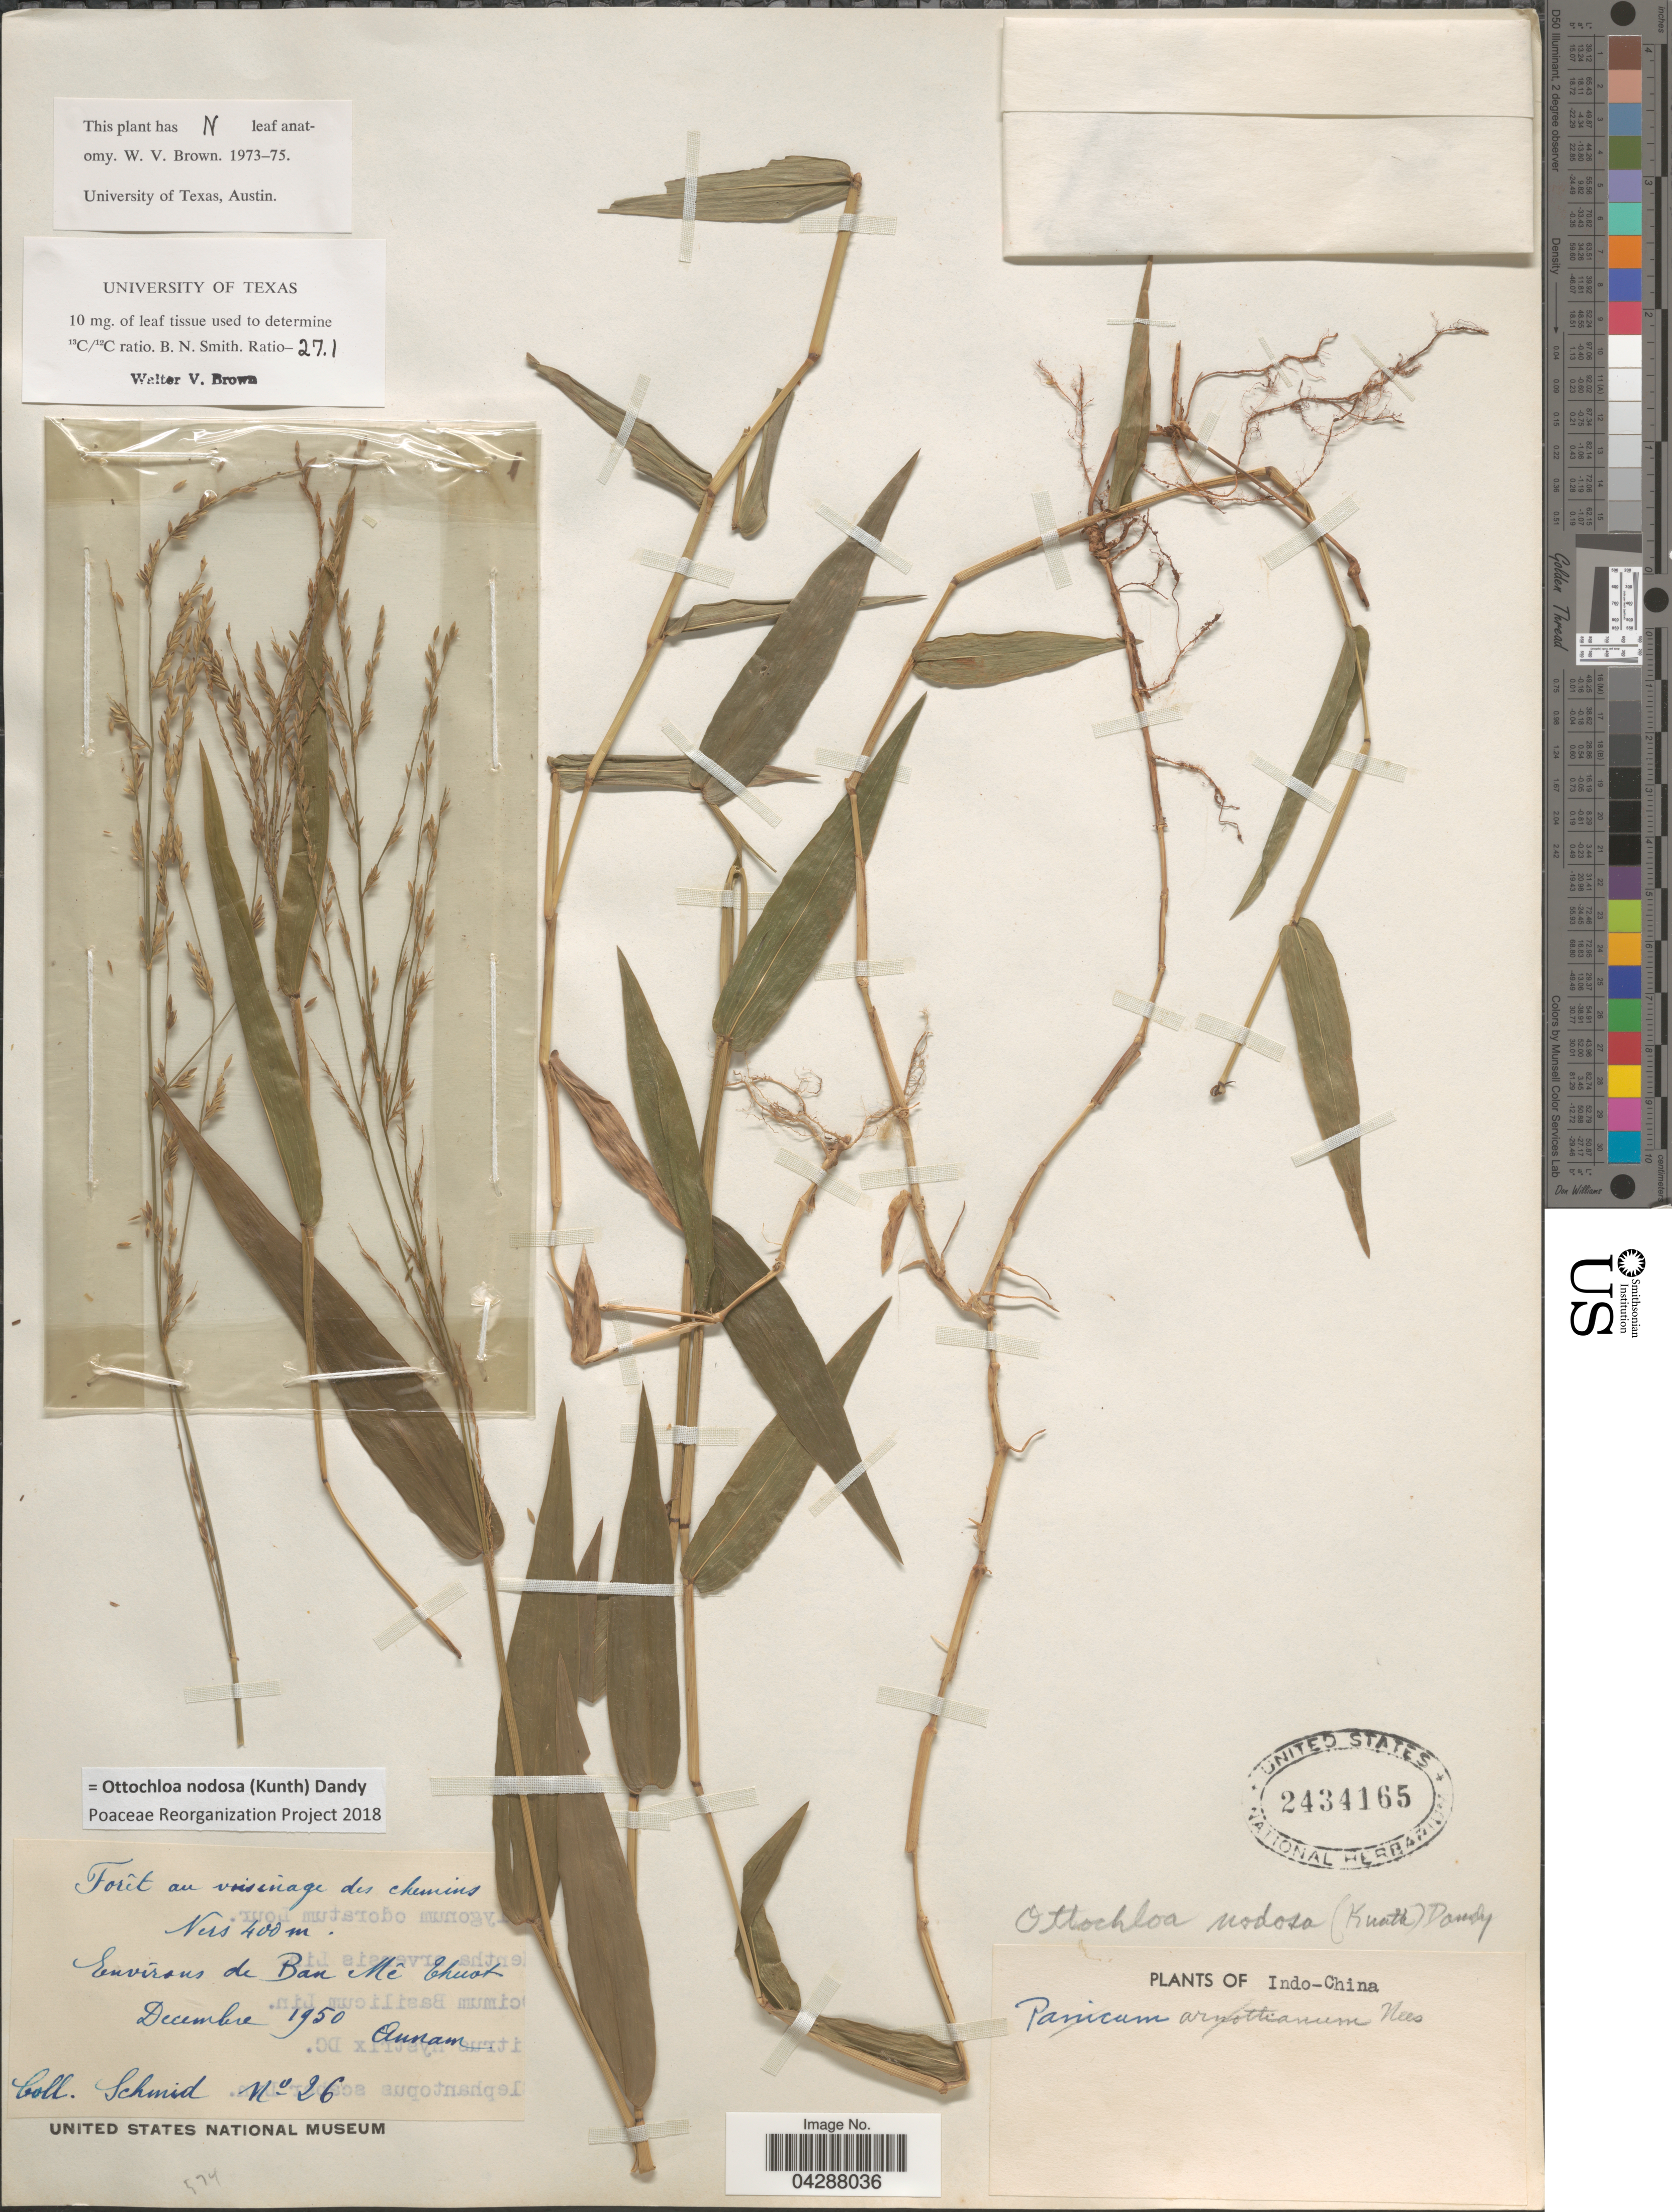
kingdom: Plantae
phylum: Tracheophyta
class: Liliopsida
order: Poales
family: Poaceae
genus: Ottochloa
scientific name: Ottochloa nodosa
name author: (Kunth) Dandy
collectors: Schmid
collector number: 26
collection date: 1950-12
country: Vietnam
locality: Forêt au voisinage des chemins. environs de Ban Mê Thuot. Annam. Indo-China.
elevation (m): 400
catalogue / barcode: US 2434165